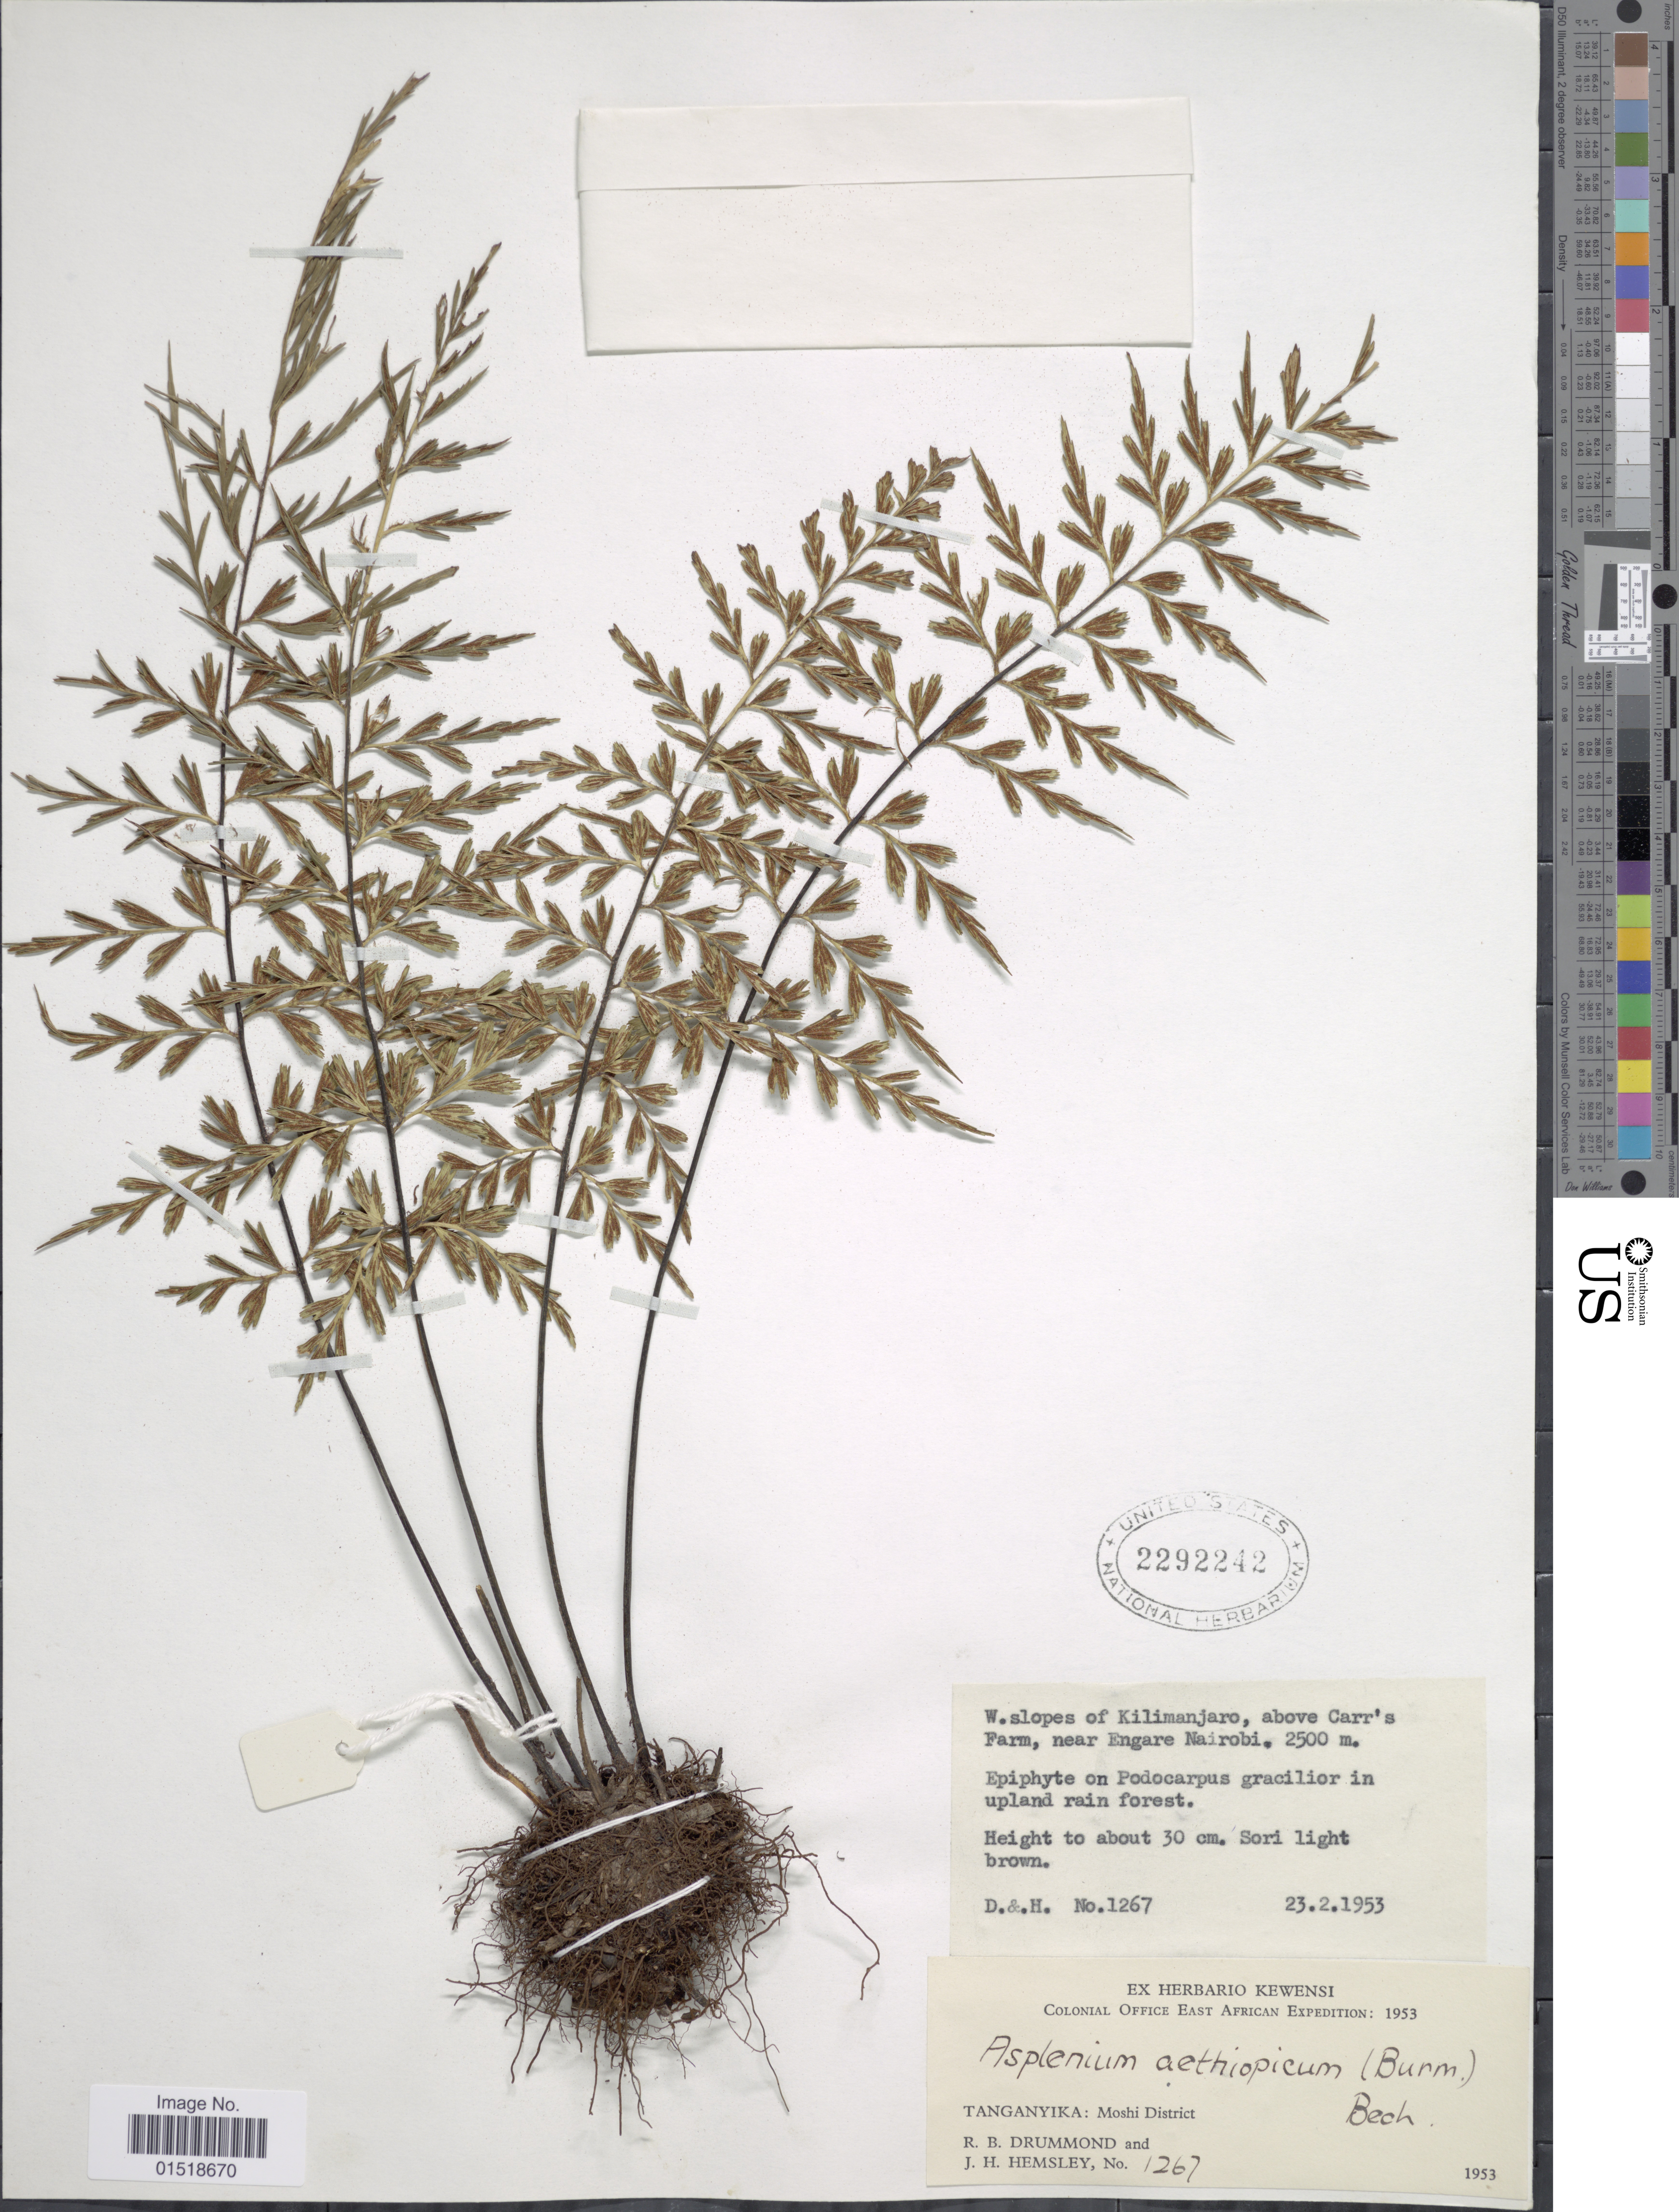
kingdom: Plantae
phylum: Tracheophyta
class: Polypodiopsida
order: Polypodiales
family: Aspleniaceae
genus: Asplenium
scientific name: Asplenium aethiopicum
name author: (Burm. f.) Bech.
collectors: R. Drummond & J. H. Hemsley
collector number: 1267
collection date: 1953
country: Tanzania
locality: Tanganyika: Moshi District.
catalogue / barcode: US 2292242